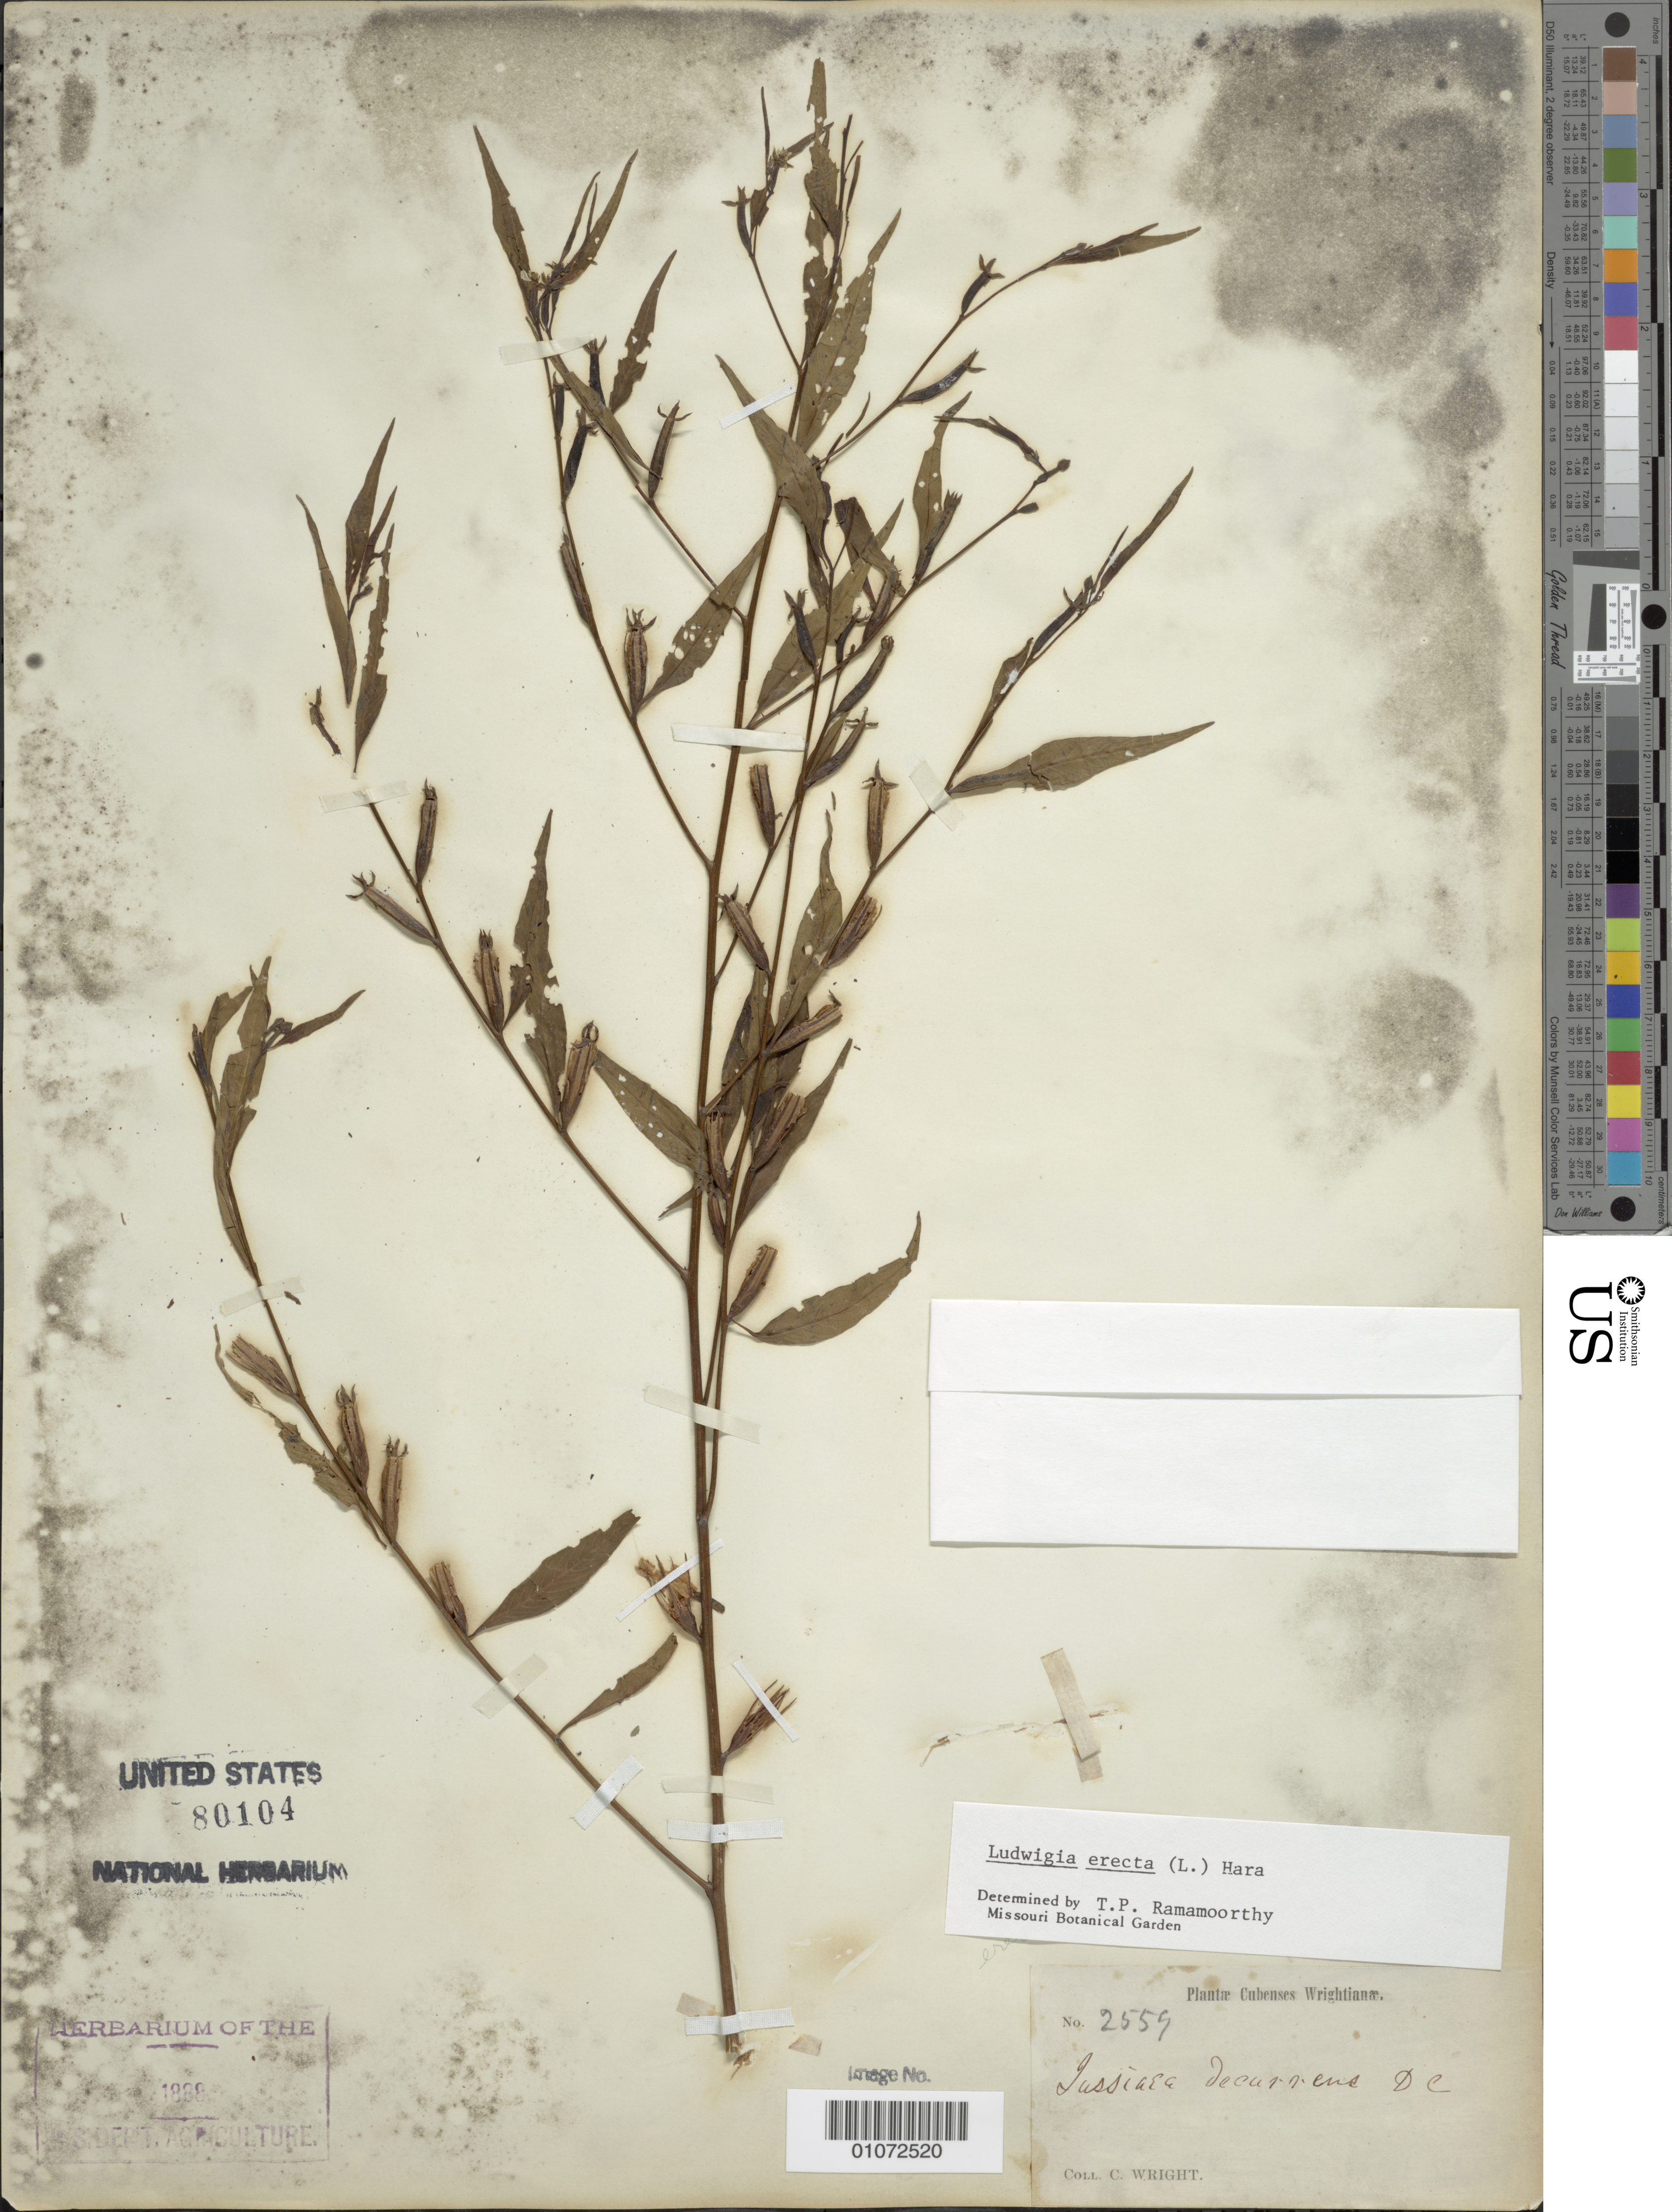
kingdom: Plantae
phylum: Tracheophyta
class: Magnoliopsida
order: Myrtales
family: Onagraceae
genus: Ludwigia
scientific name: Ludwigia erecta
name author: (L.) H. Hara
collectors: C. Wright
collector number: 2559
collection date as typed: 01 Jan 1865 to 31 Dec 1865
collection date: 1865-01-01/1865-12-31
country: Cuba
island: Cuba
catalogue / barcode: US 80104